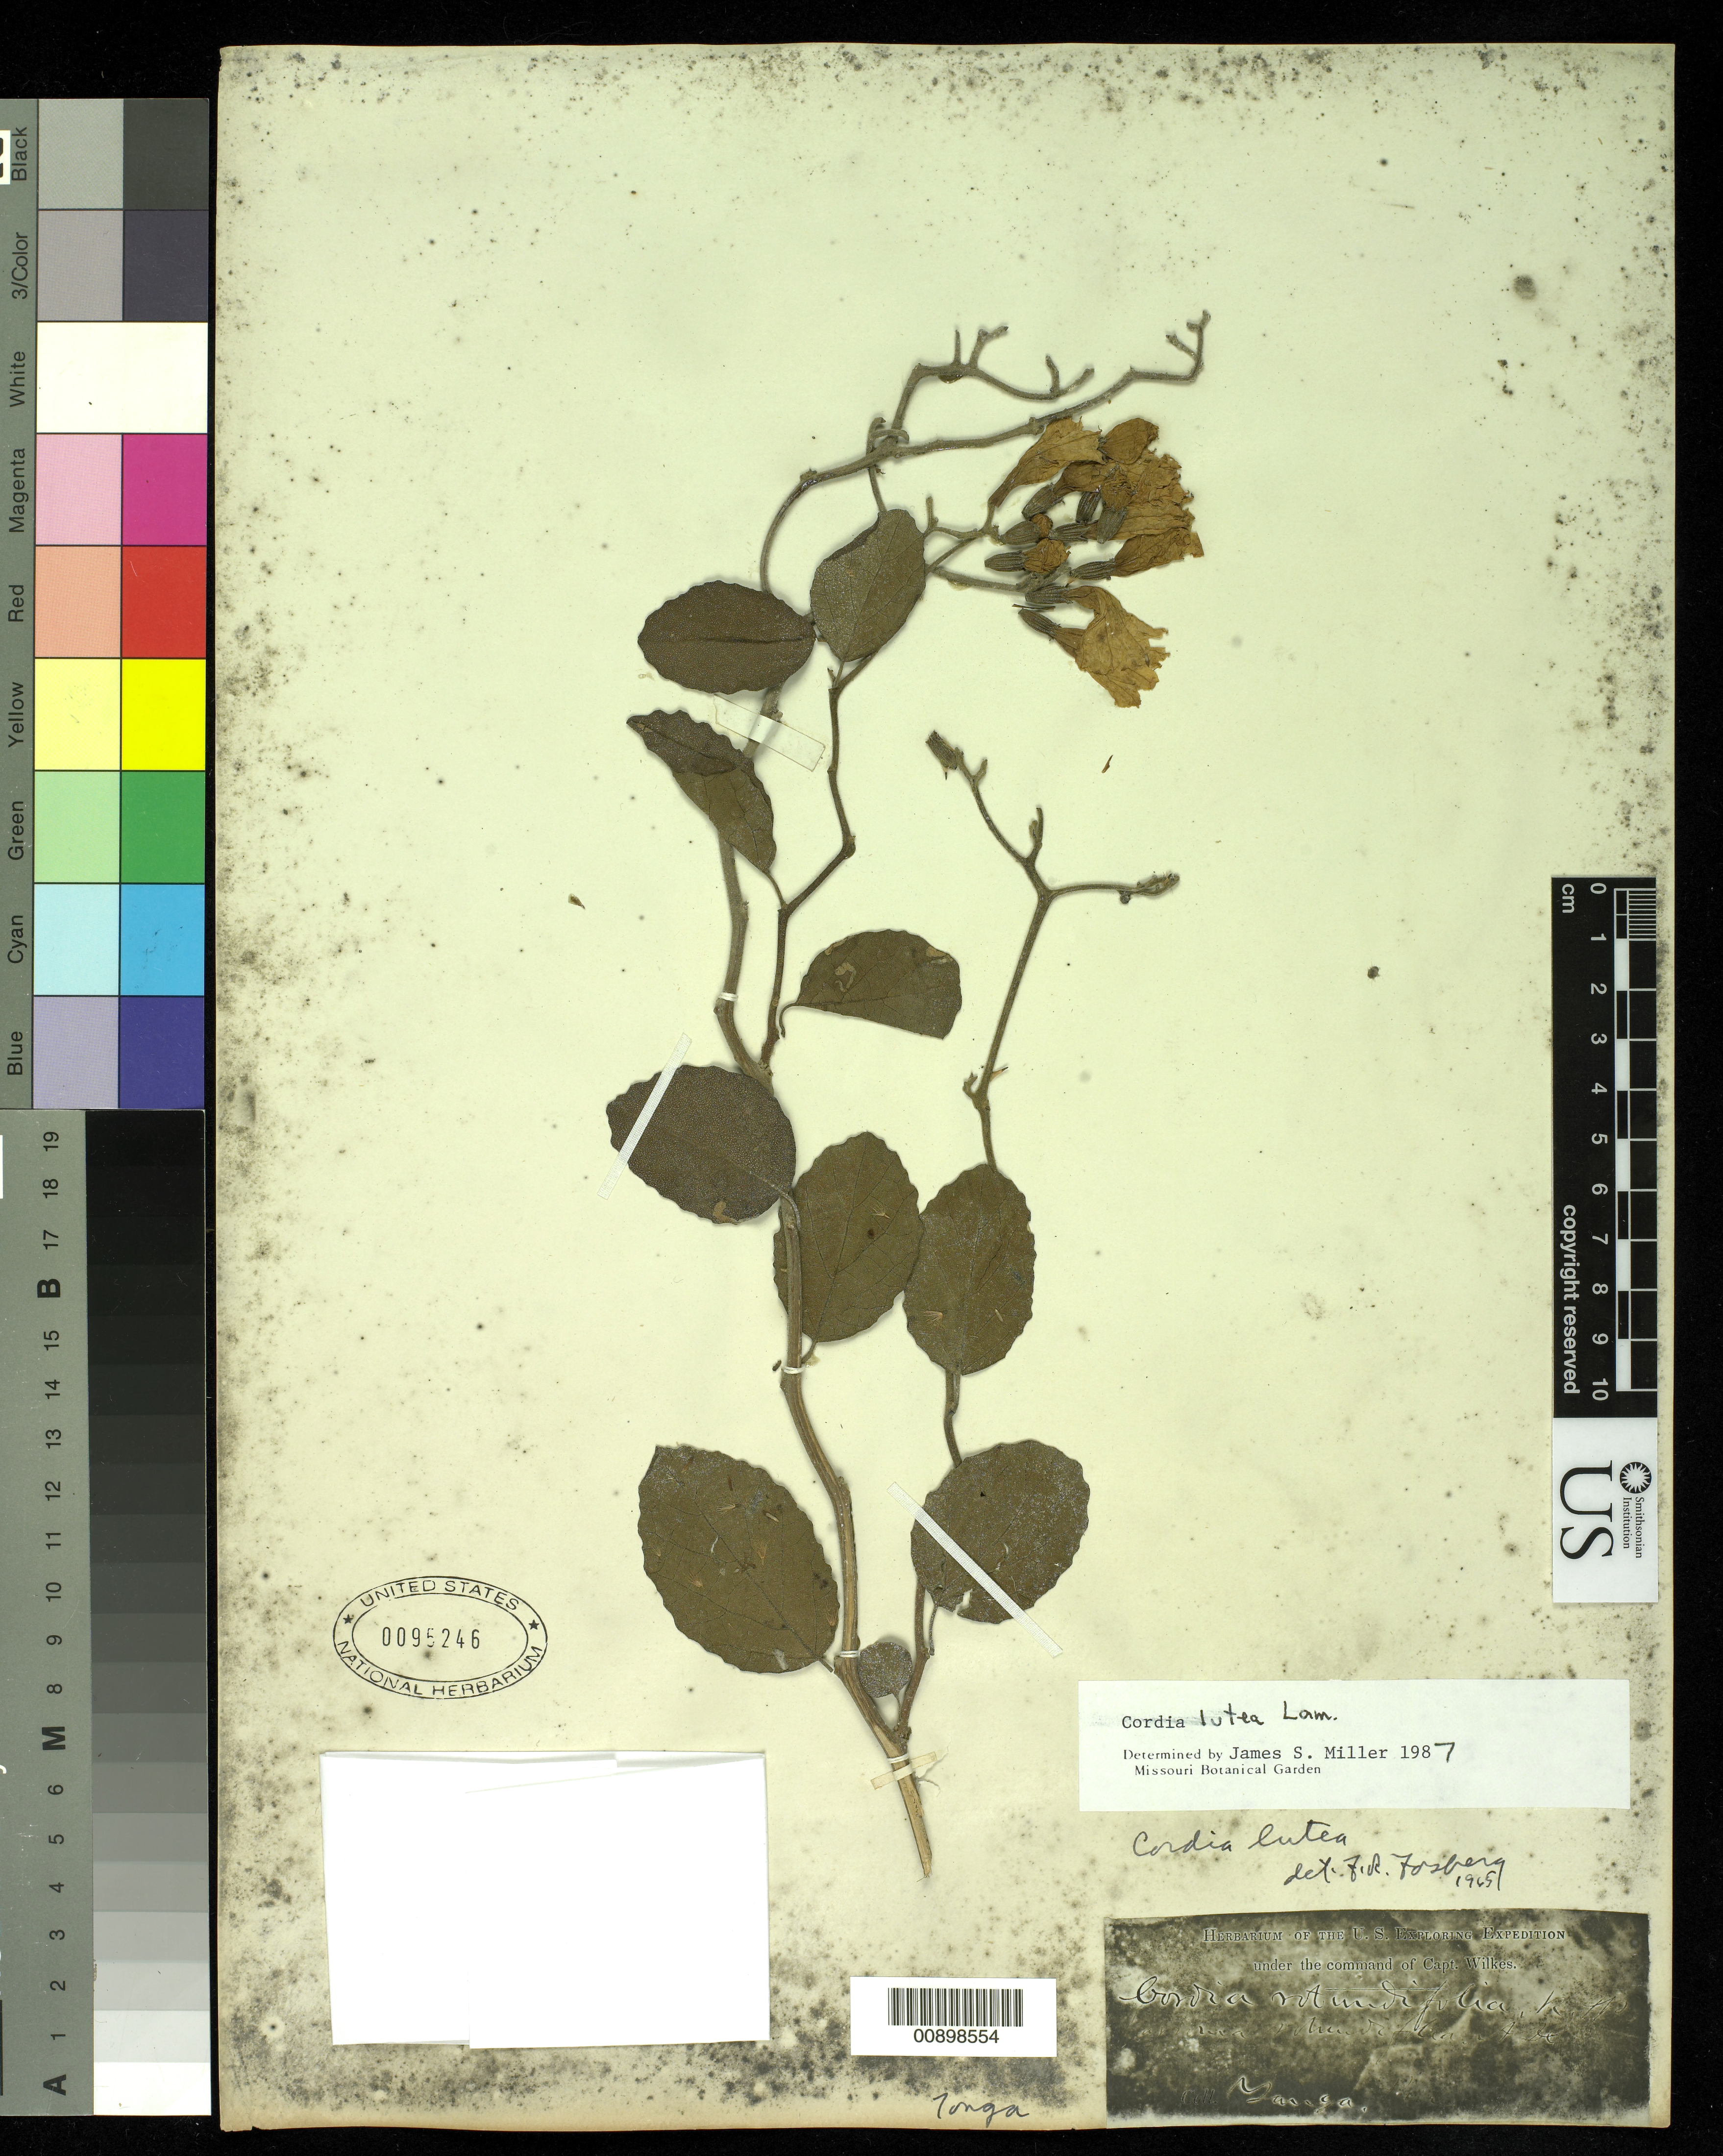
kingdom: Plantae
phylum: Tracheophyta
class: Magnoliopsida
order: Boraginales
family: Cordiaceae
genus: Cordia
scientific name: Cordia lutea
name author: Lam.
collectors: Wilkes Explor. Exped.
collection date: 1838/1842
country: Tonga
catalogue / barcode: US 95246